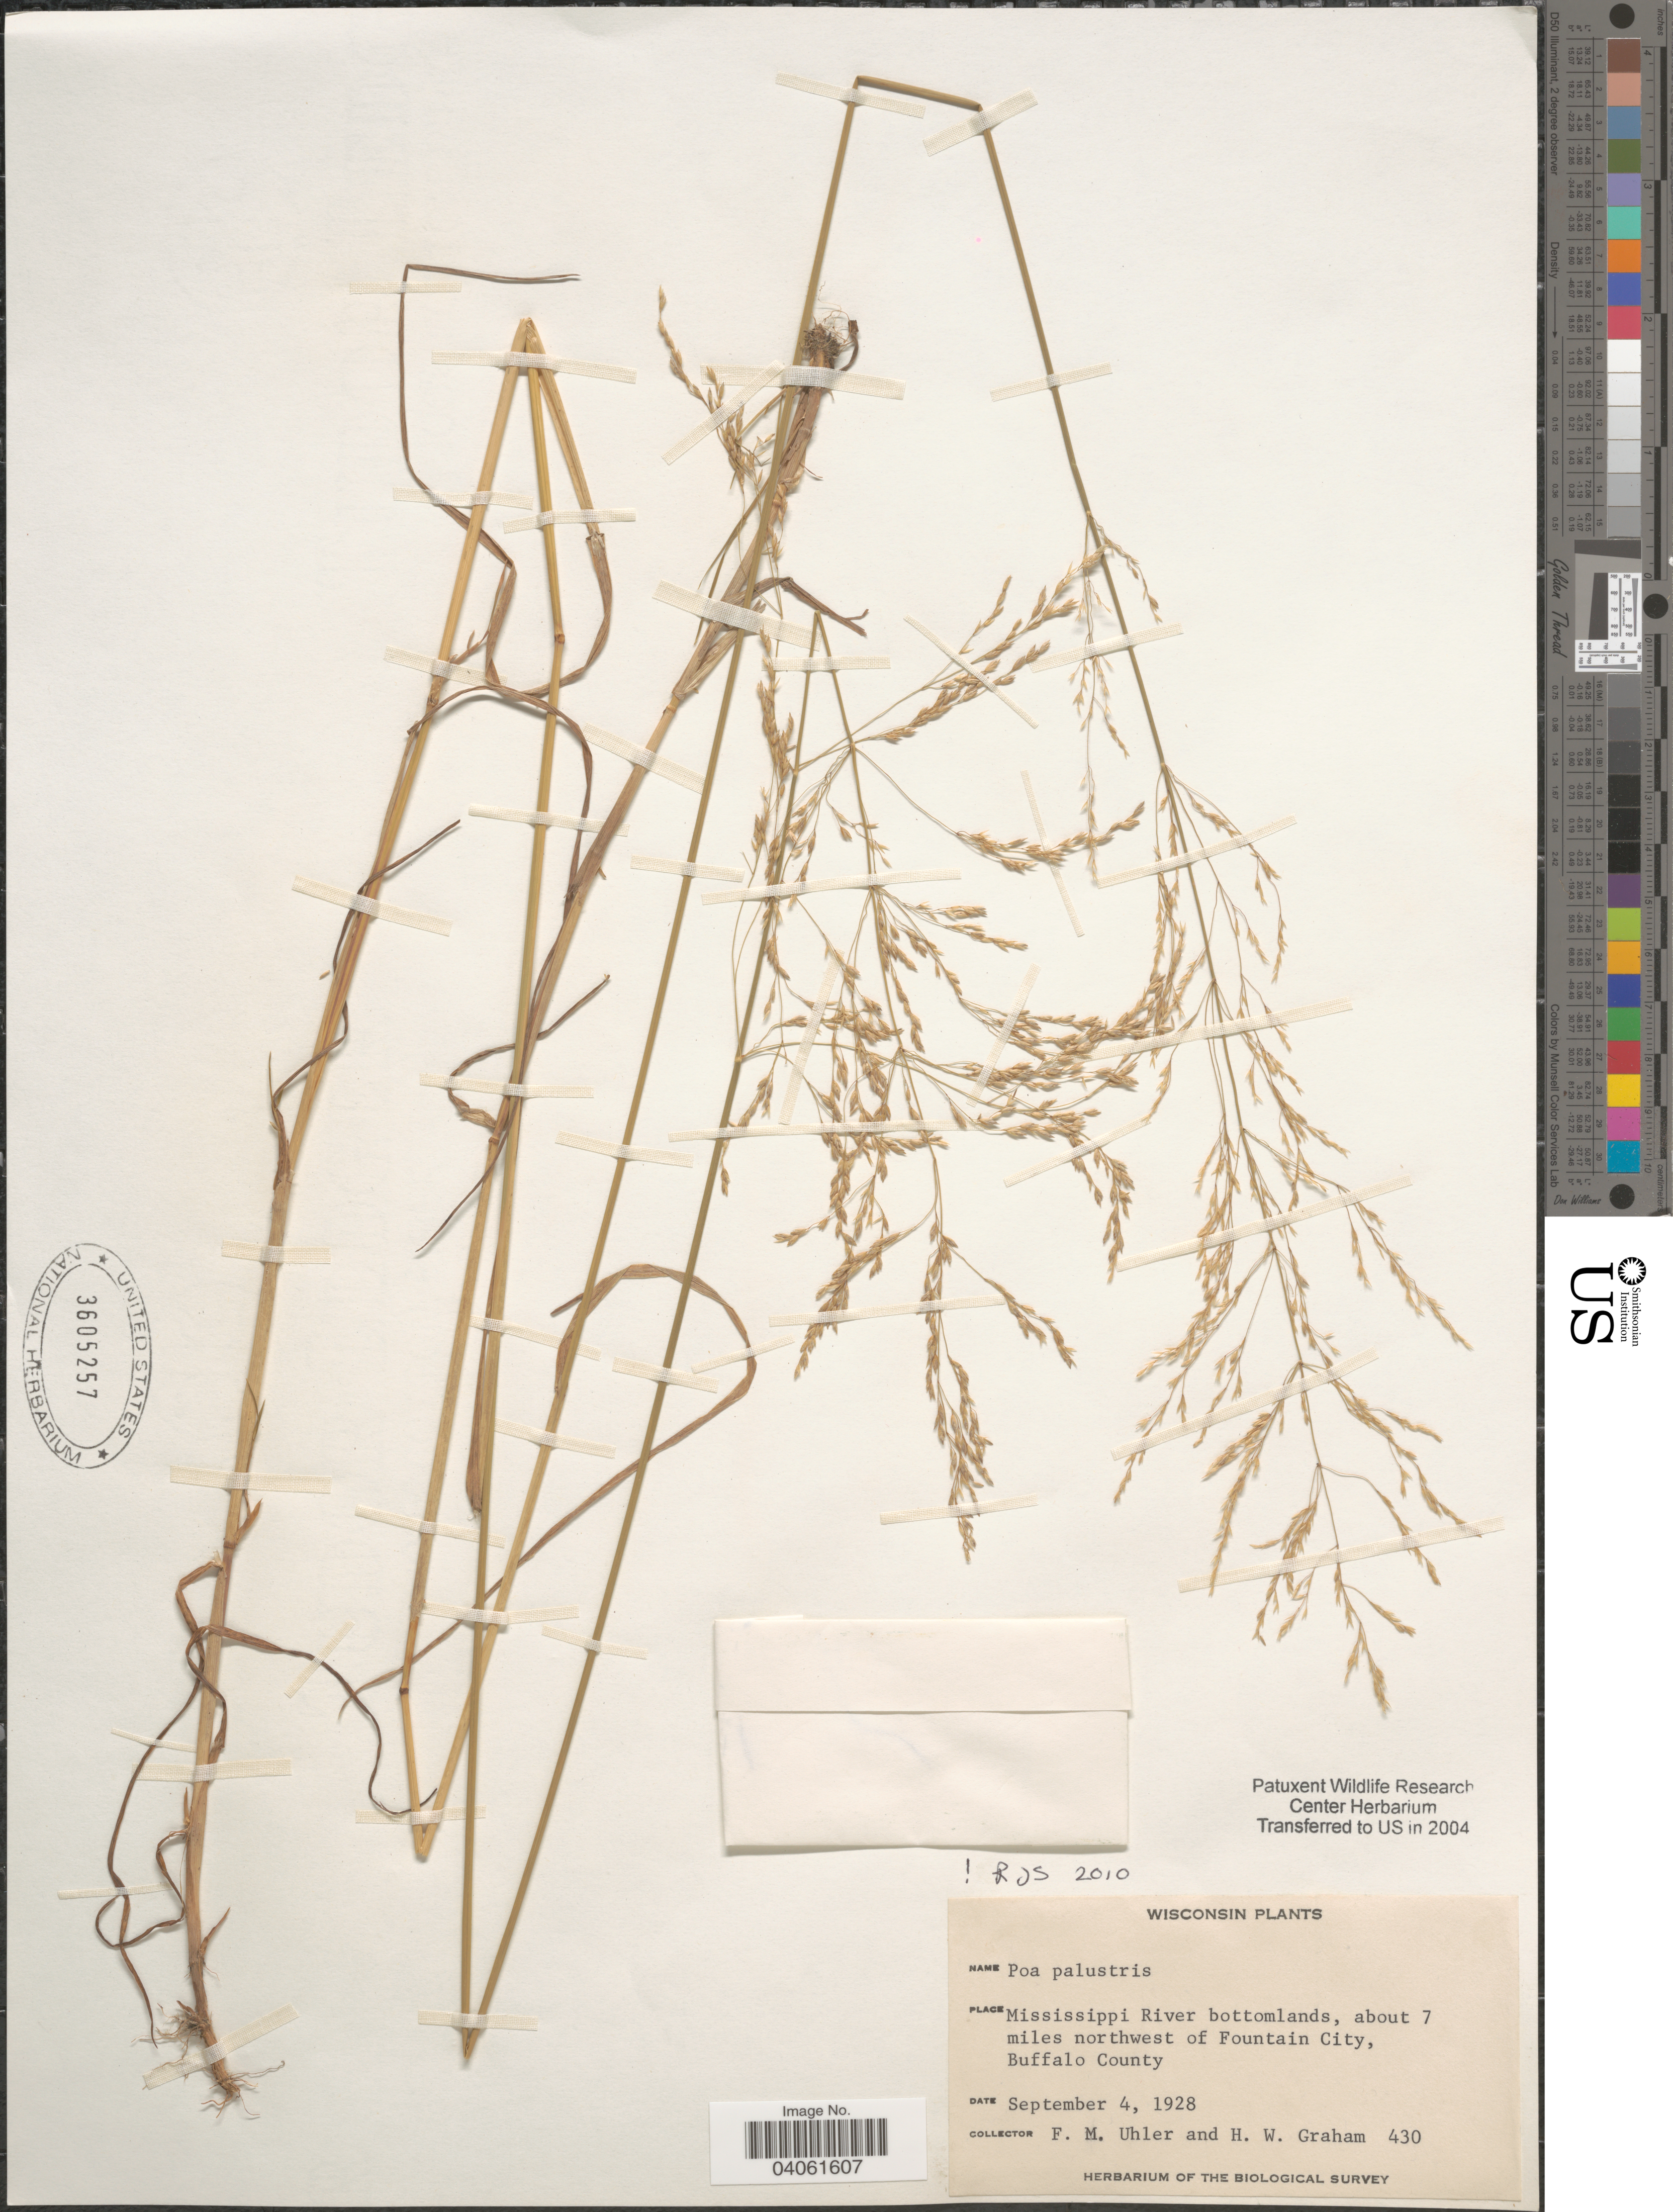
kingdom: Plantae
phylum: Tracheophyta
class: Liliopsida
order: Poales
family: Poaceae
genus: Poa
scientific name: Poa palustris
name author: L.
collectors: F. M. Uhler & H. W. Graham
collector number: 430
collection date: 1928-09-04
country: United States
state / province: Wisconsin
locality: Mississippi River bottomlands, about 7 miles northwest of Fountain City, Buffalo County.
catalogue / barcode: US 3605257